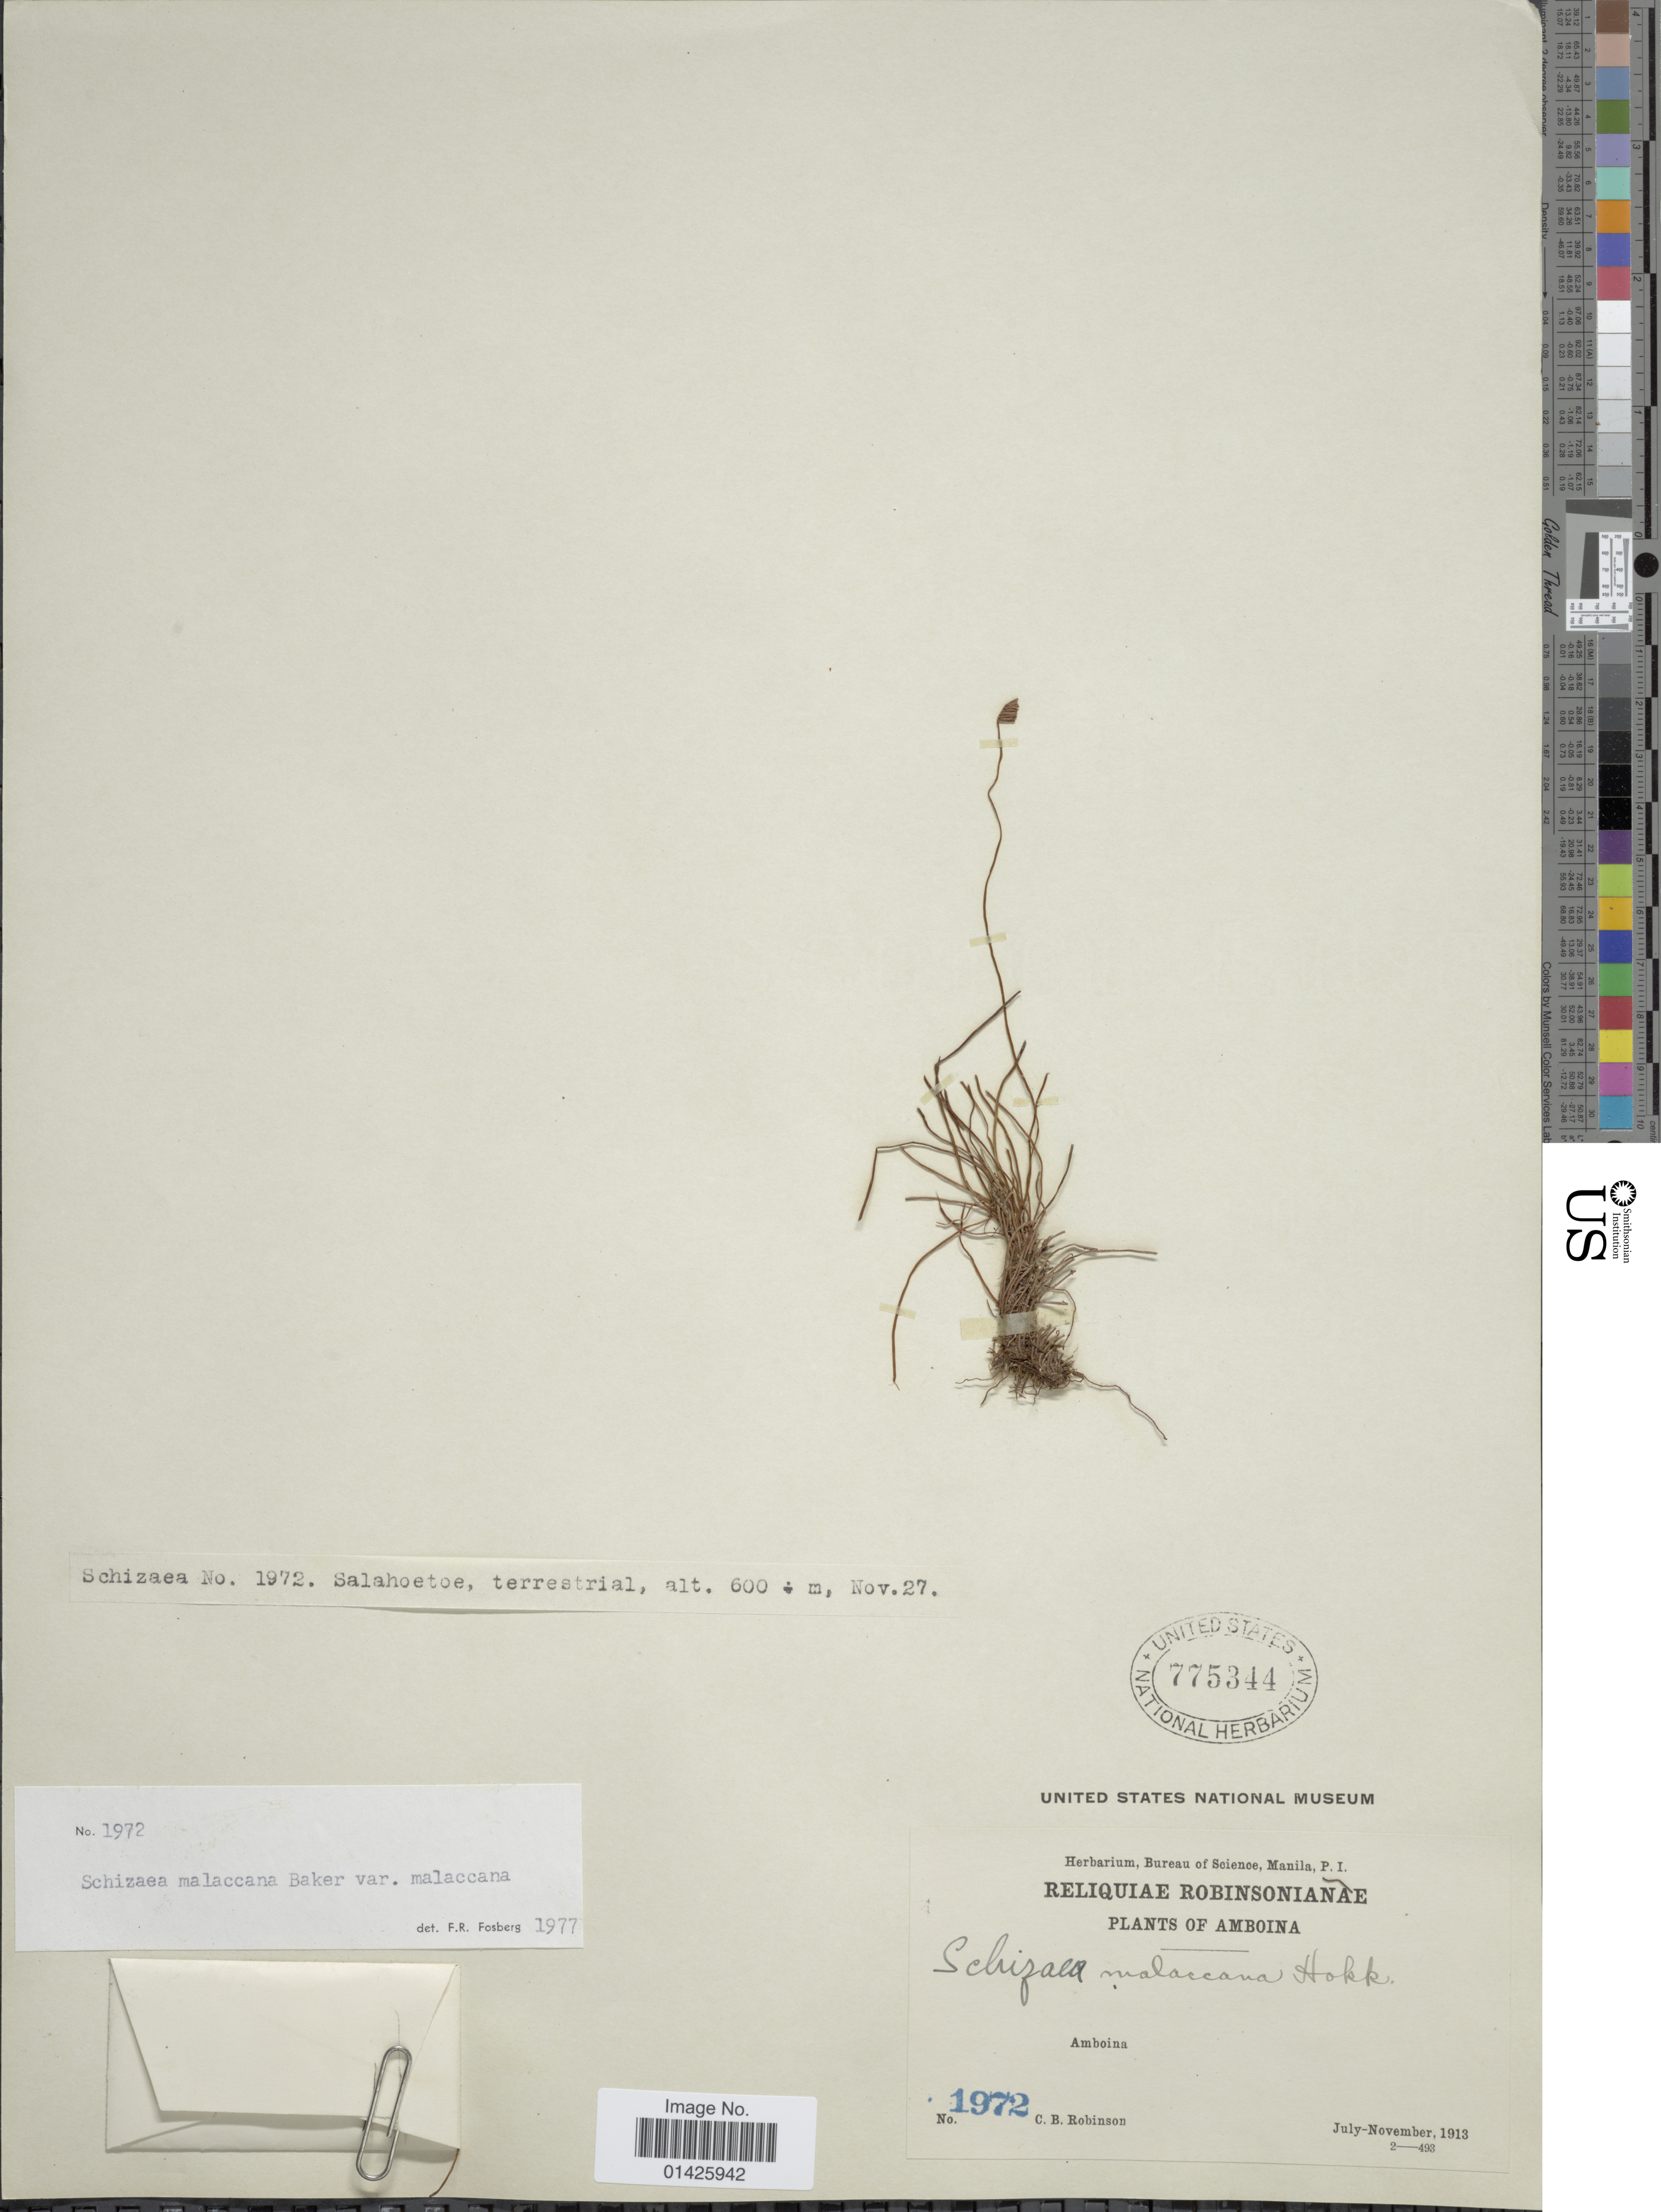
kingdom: Plantae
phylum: Tracheophyta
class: Polypodiopsida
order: Schizaeales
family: Schizaeaceae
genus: Schizaea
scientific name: Schizaea malaccana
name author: Baker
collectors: C. Robinson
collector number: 1972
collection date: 1913-07/1913-11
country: Philippines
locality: Amboina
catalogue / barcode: US 775344